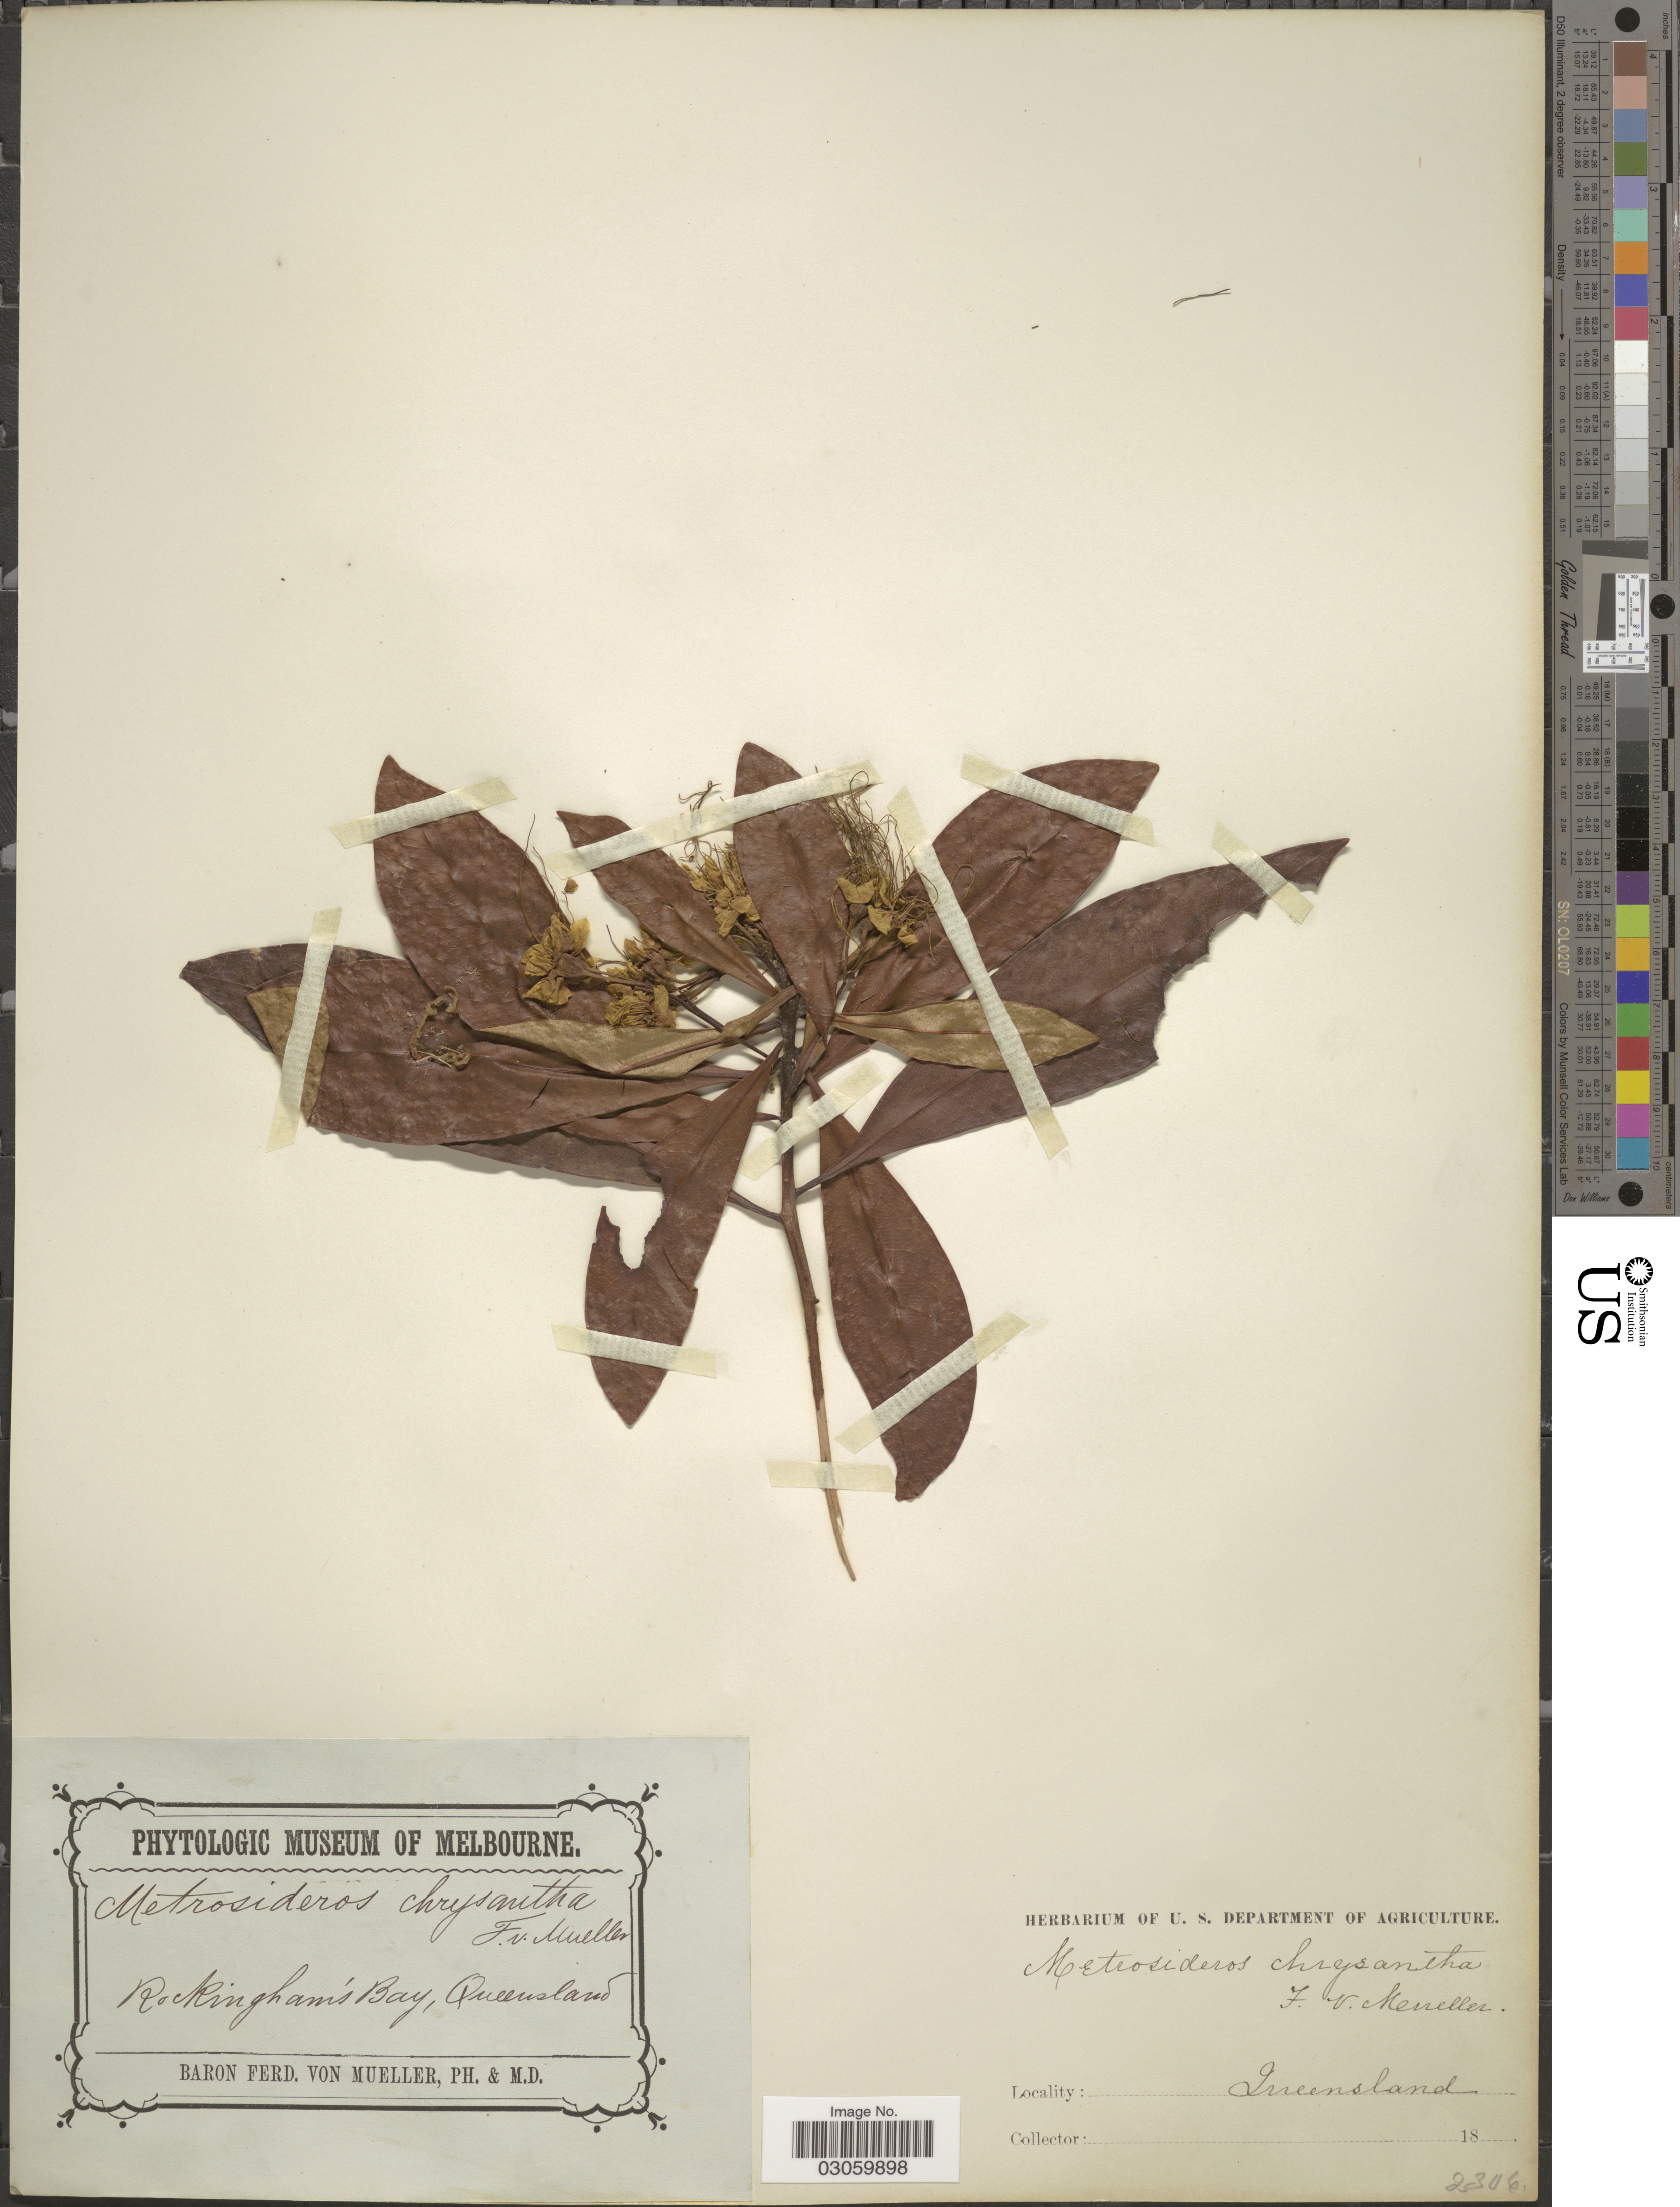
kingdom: Plantae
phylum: Tracheophyta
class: Magnoliopsida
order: Myrtales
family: Myrtaceae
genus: Metrosideros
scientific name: Metrosideros chrysantha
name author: F. Muell.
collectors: F. Mueller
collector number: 2306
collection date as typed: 18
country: Australia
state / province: Queensland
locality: Rockingham's Bay.